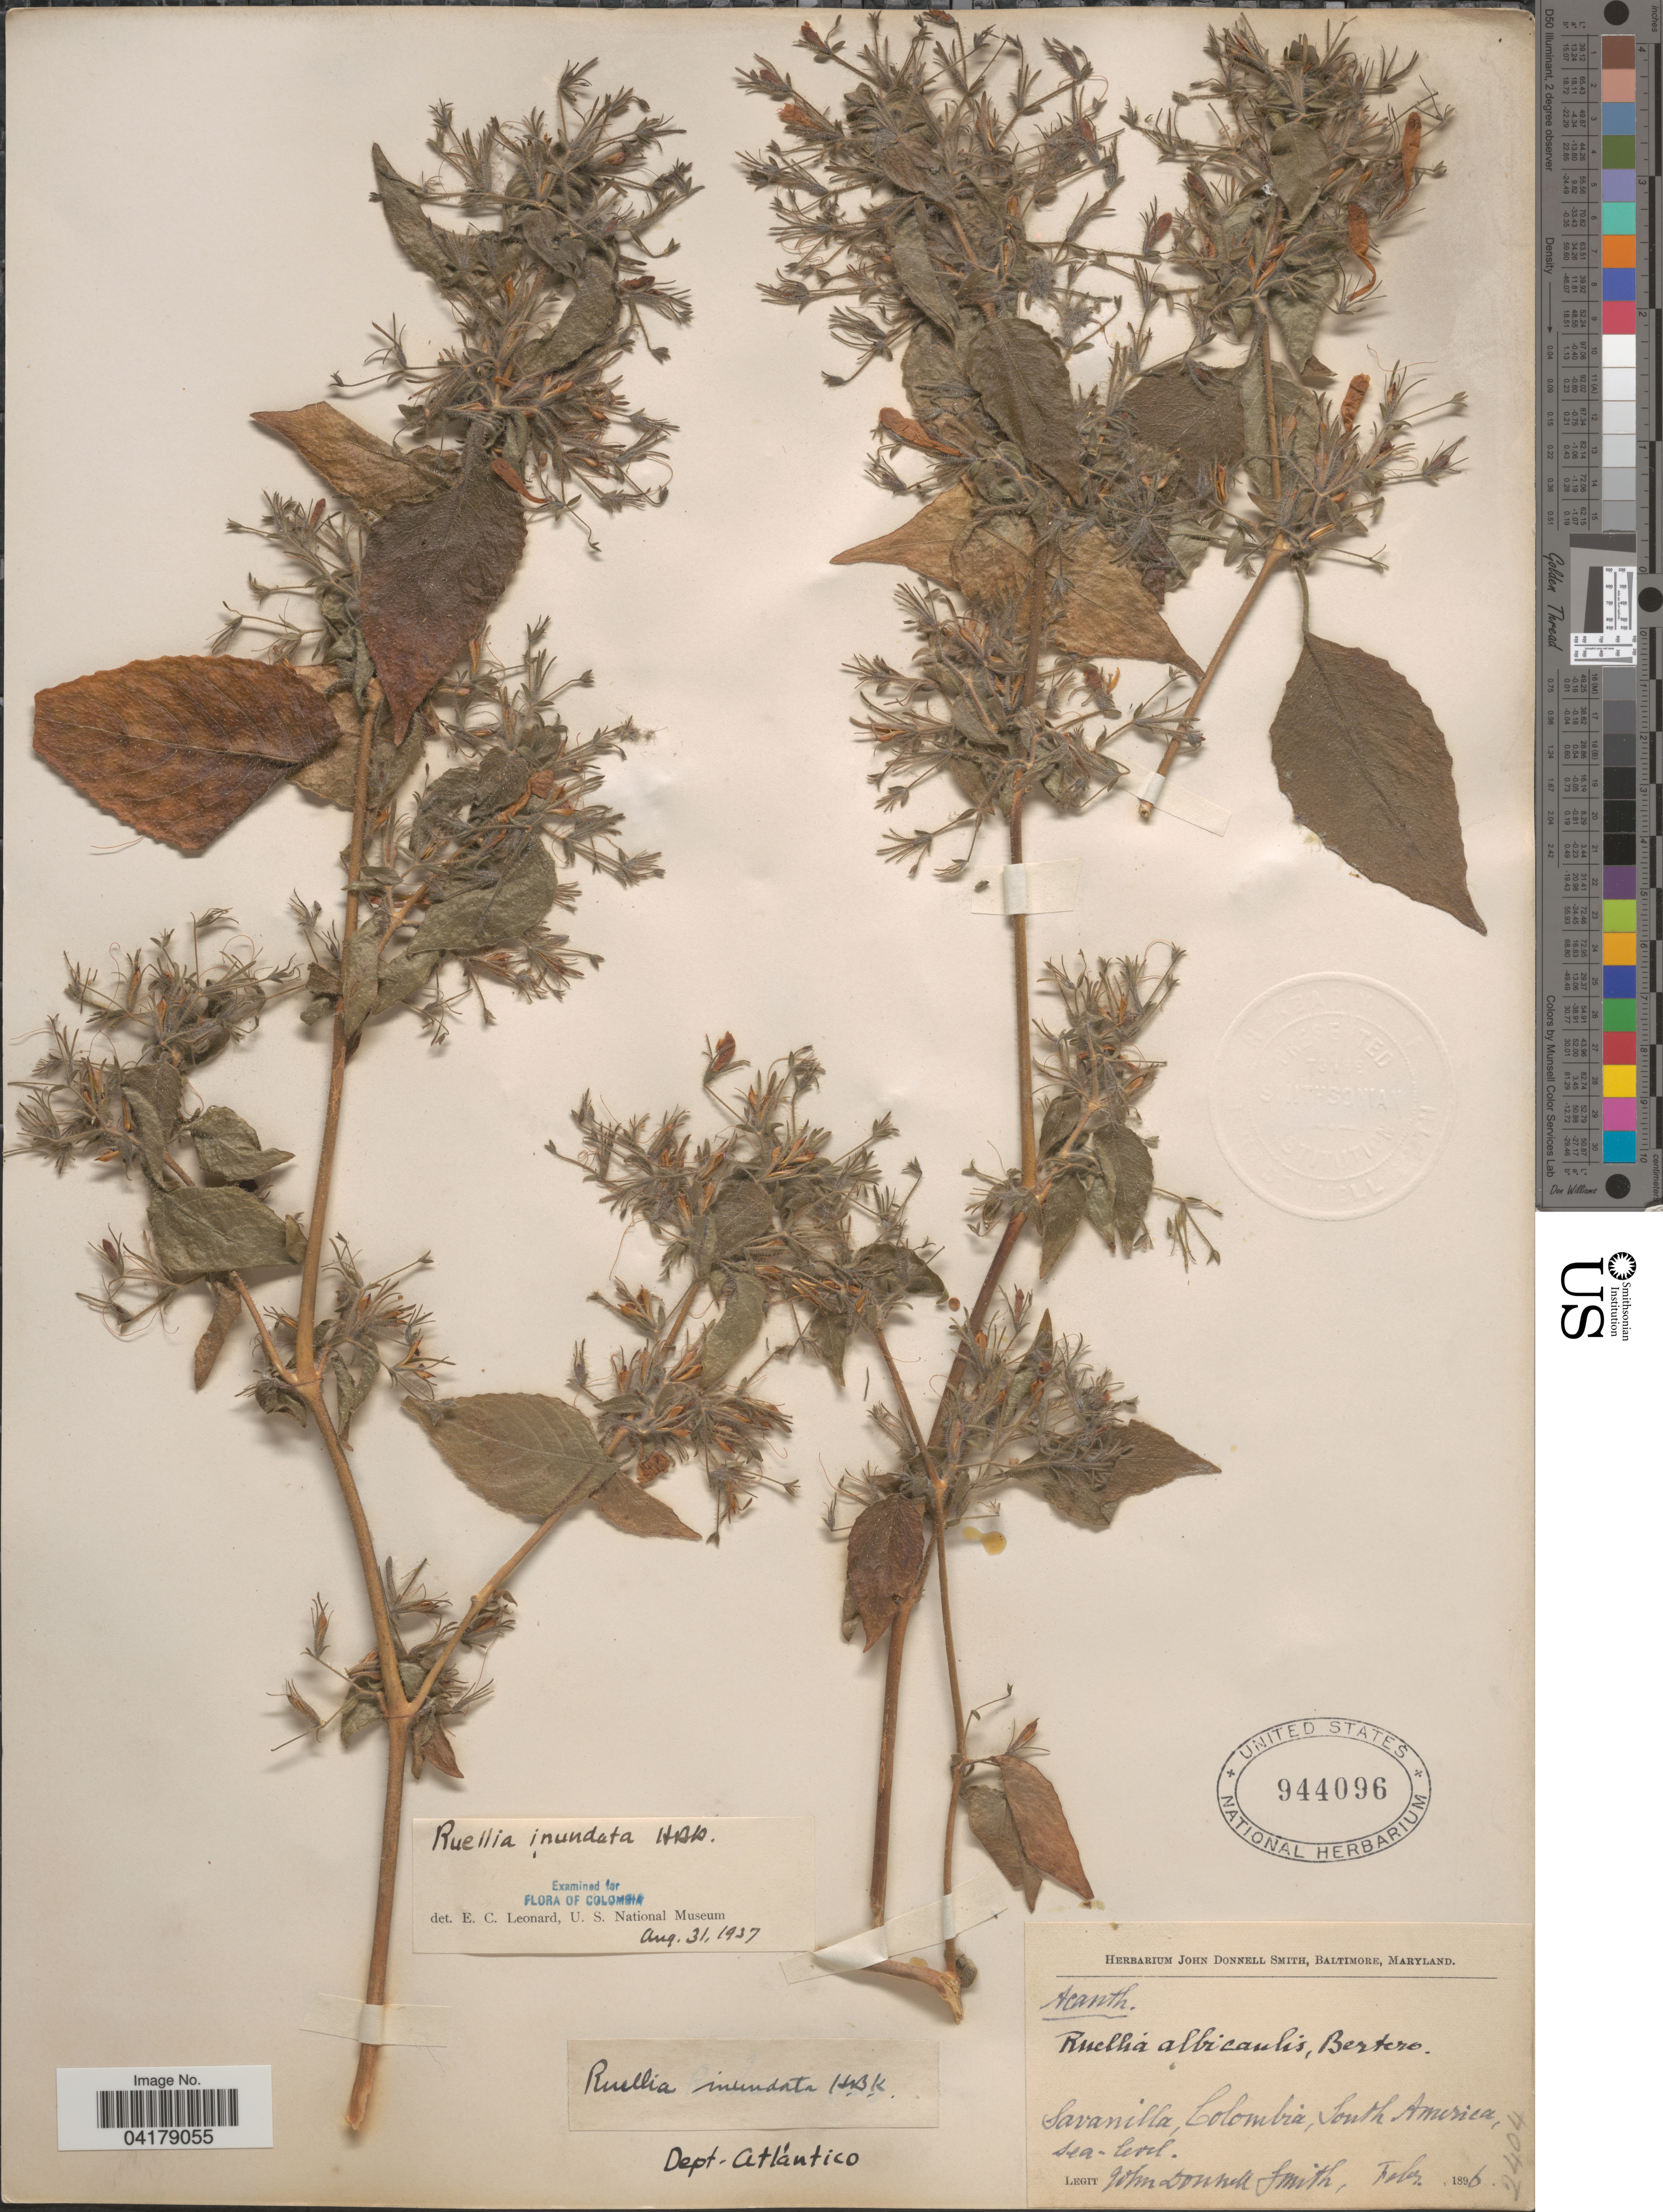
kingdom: Plantae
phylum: Tracheophyta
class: Magnoliopsida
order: Lamiales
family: Acanthaceae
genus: Ruellia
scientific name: Ruellia inundata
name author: Kunth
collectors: J. Donnell Smith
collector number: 2404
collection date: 1896-02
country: Colombia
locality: Savanilla.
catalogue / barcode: US 944096